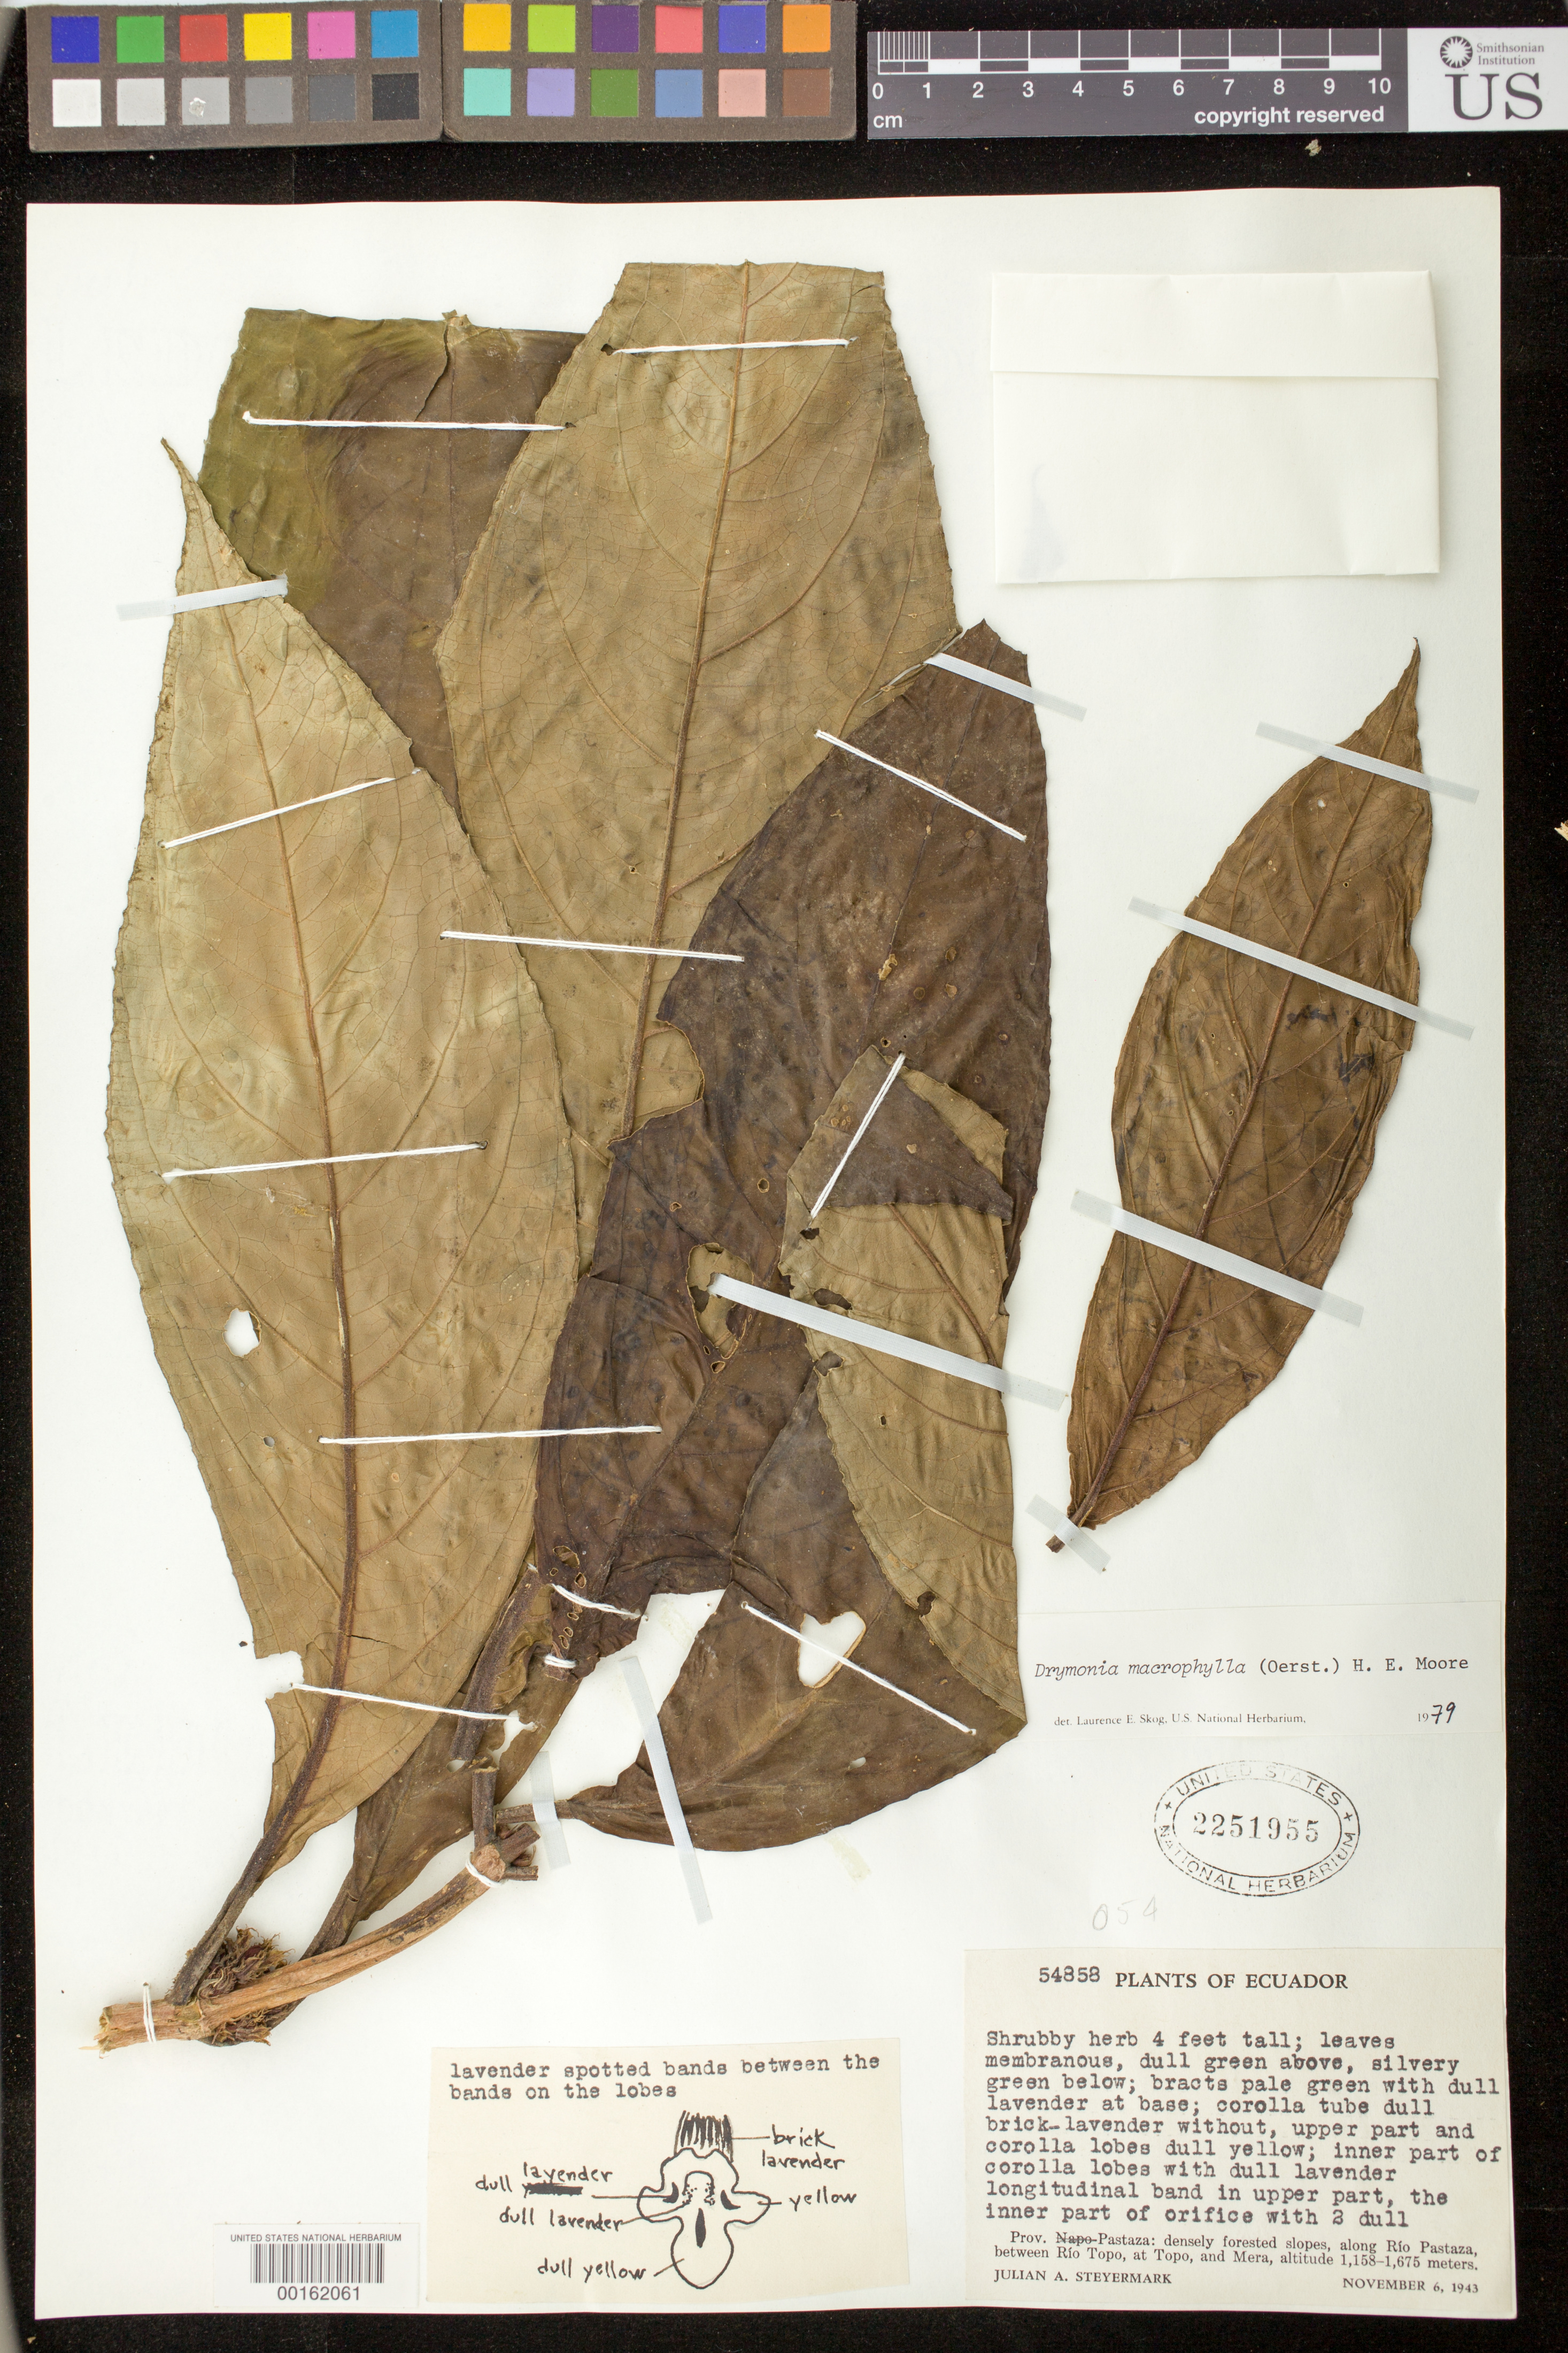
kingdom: Plantae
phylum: Tracheophyta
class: Magnoliopsida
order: Lamiales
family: Gesneriaceae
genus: Drymonia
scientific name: Drymonia macrophylla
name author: (Oerst.) H.E. Moore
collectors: J. Steyermark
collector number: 54858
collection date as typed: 06 Nov 1943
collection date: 1943-11-06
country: Ecuador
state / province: Pastaza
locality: Along Rio Pastaza, between Rio Topo, at Topo, and Mera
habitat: Densely forested slopes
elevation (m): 1158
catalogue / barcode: US 2251955